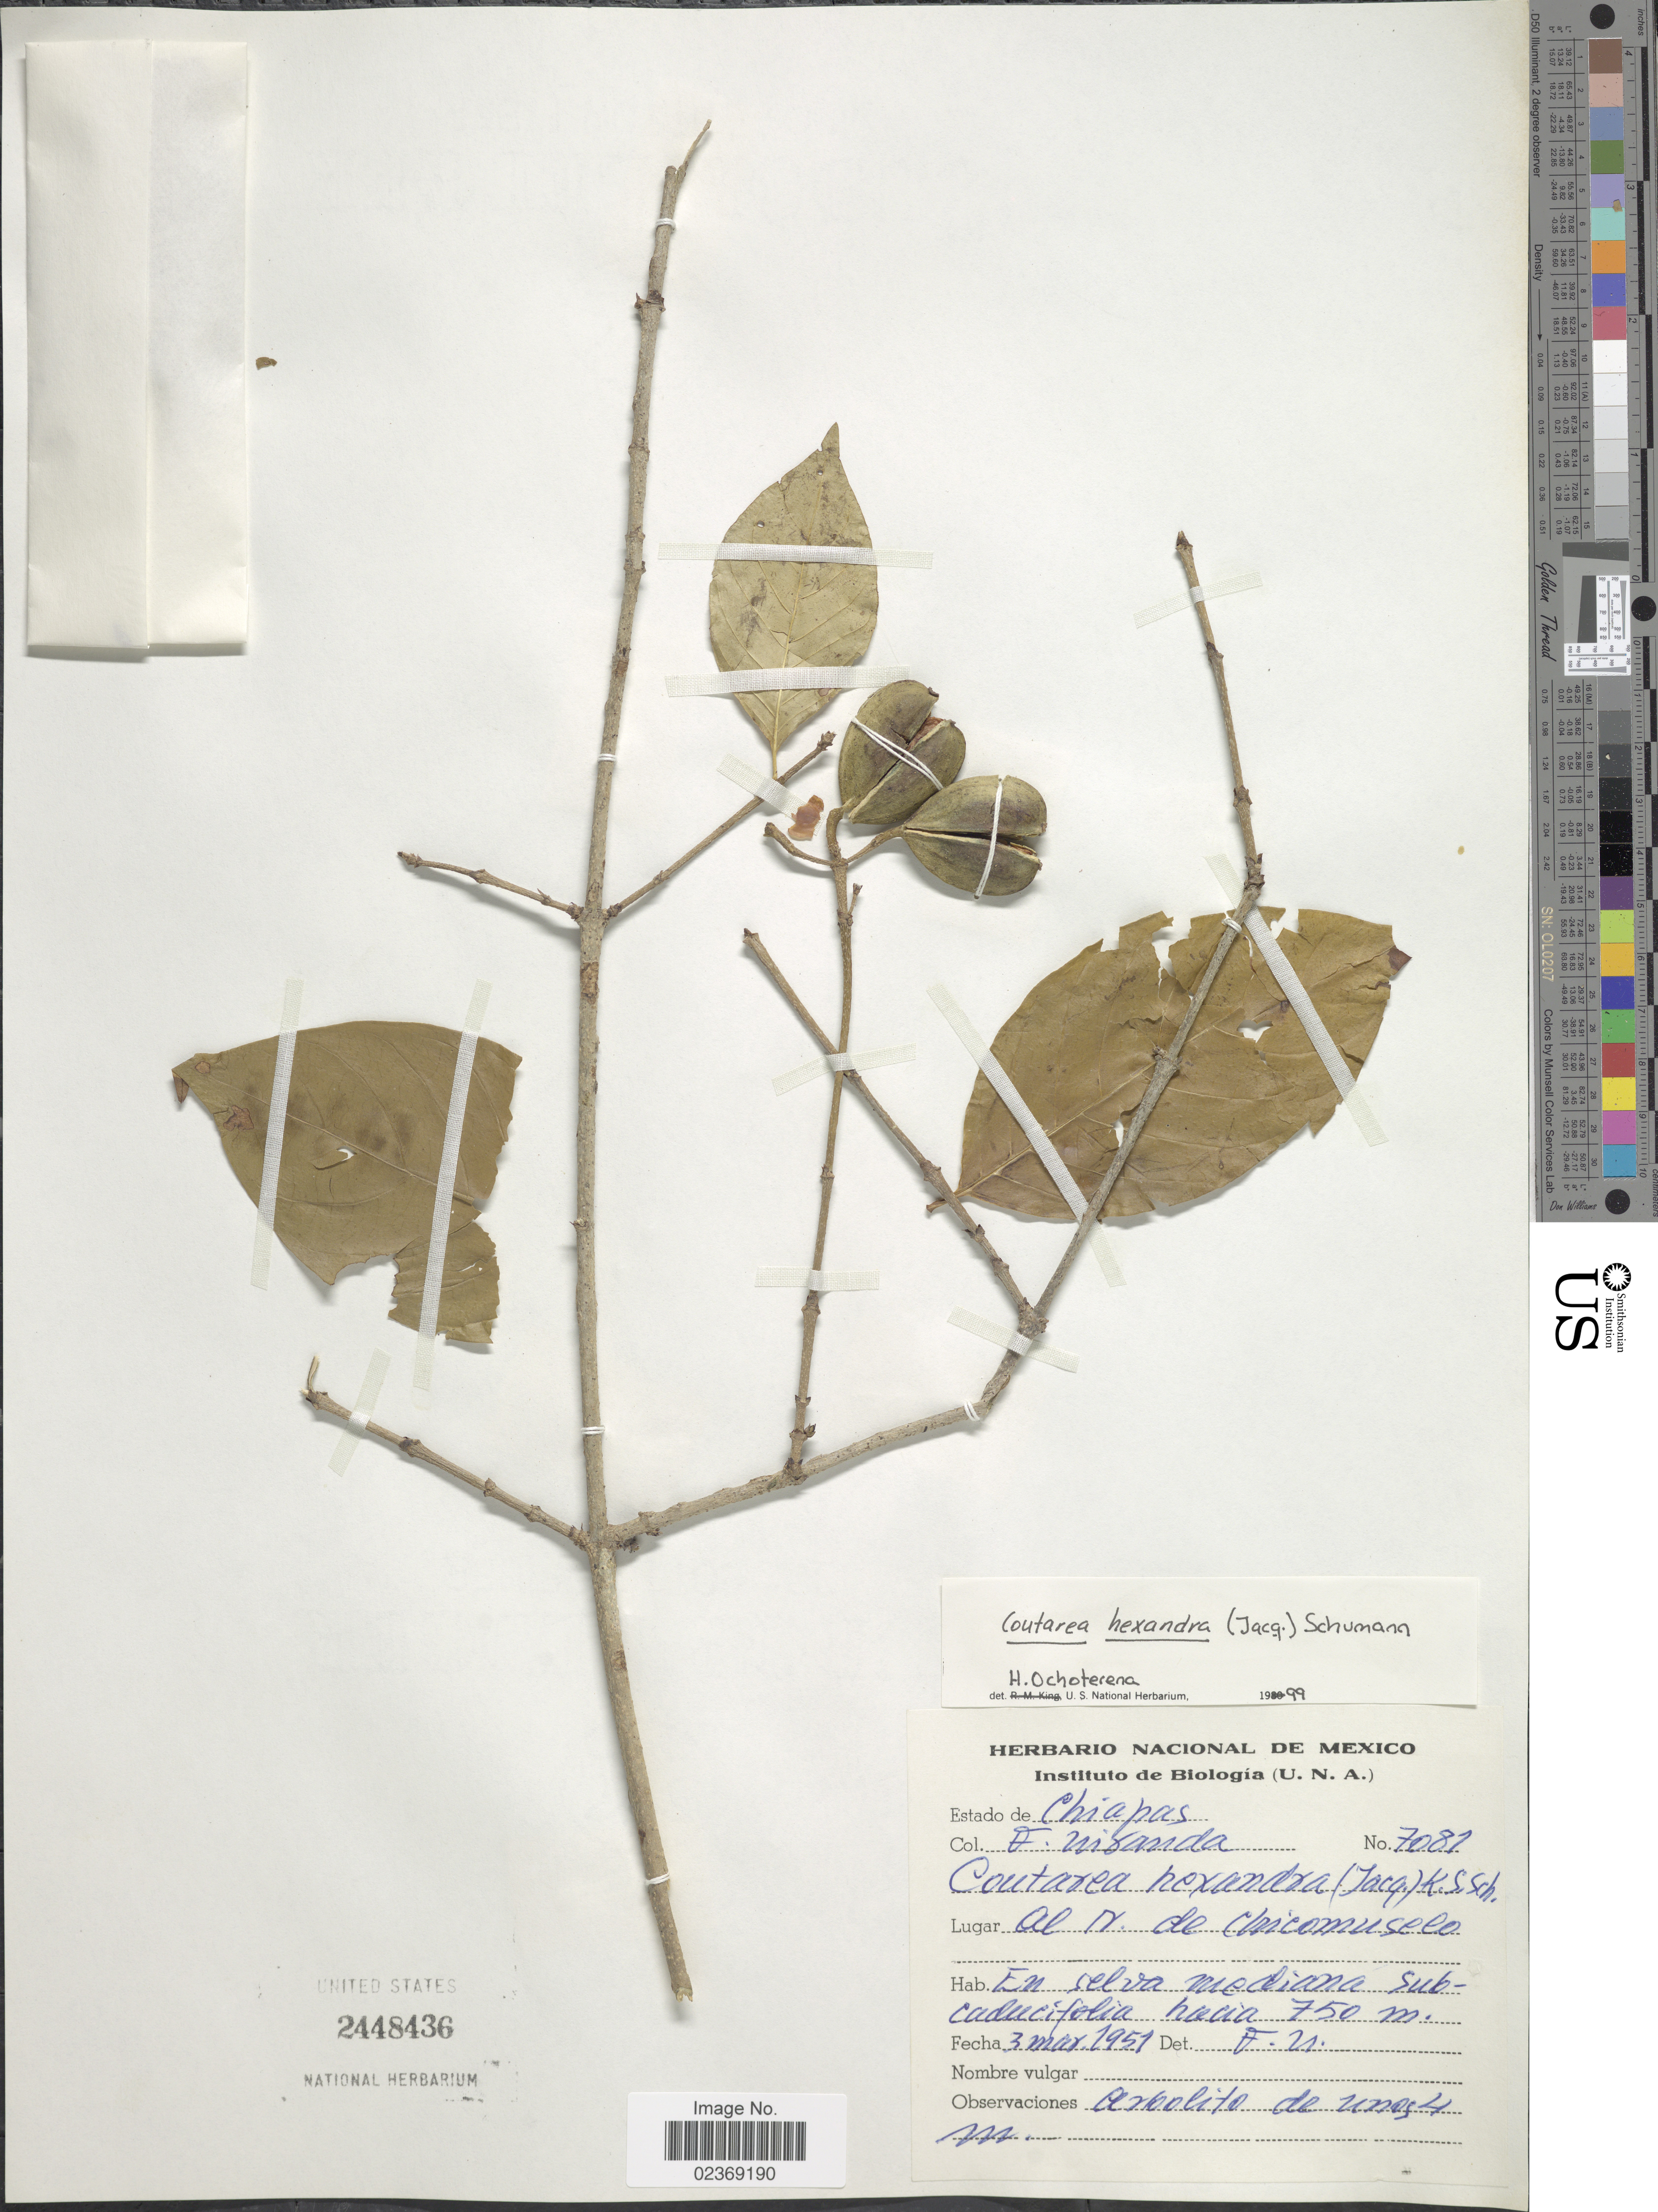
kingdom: Plantae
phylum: Tracheophyta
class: Magnoliopsida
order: Gentianales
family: Rubiaceae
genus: Coutarea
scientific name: Coutarea hexandra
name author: (Jacq.) K. Schum.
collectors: F. Miranda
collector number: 7081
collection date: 1951-03-03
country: Mexico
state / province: Chiapas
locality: Al N. de Chicomuselo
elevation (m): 750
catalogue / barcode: US 2448436